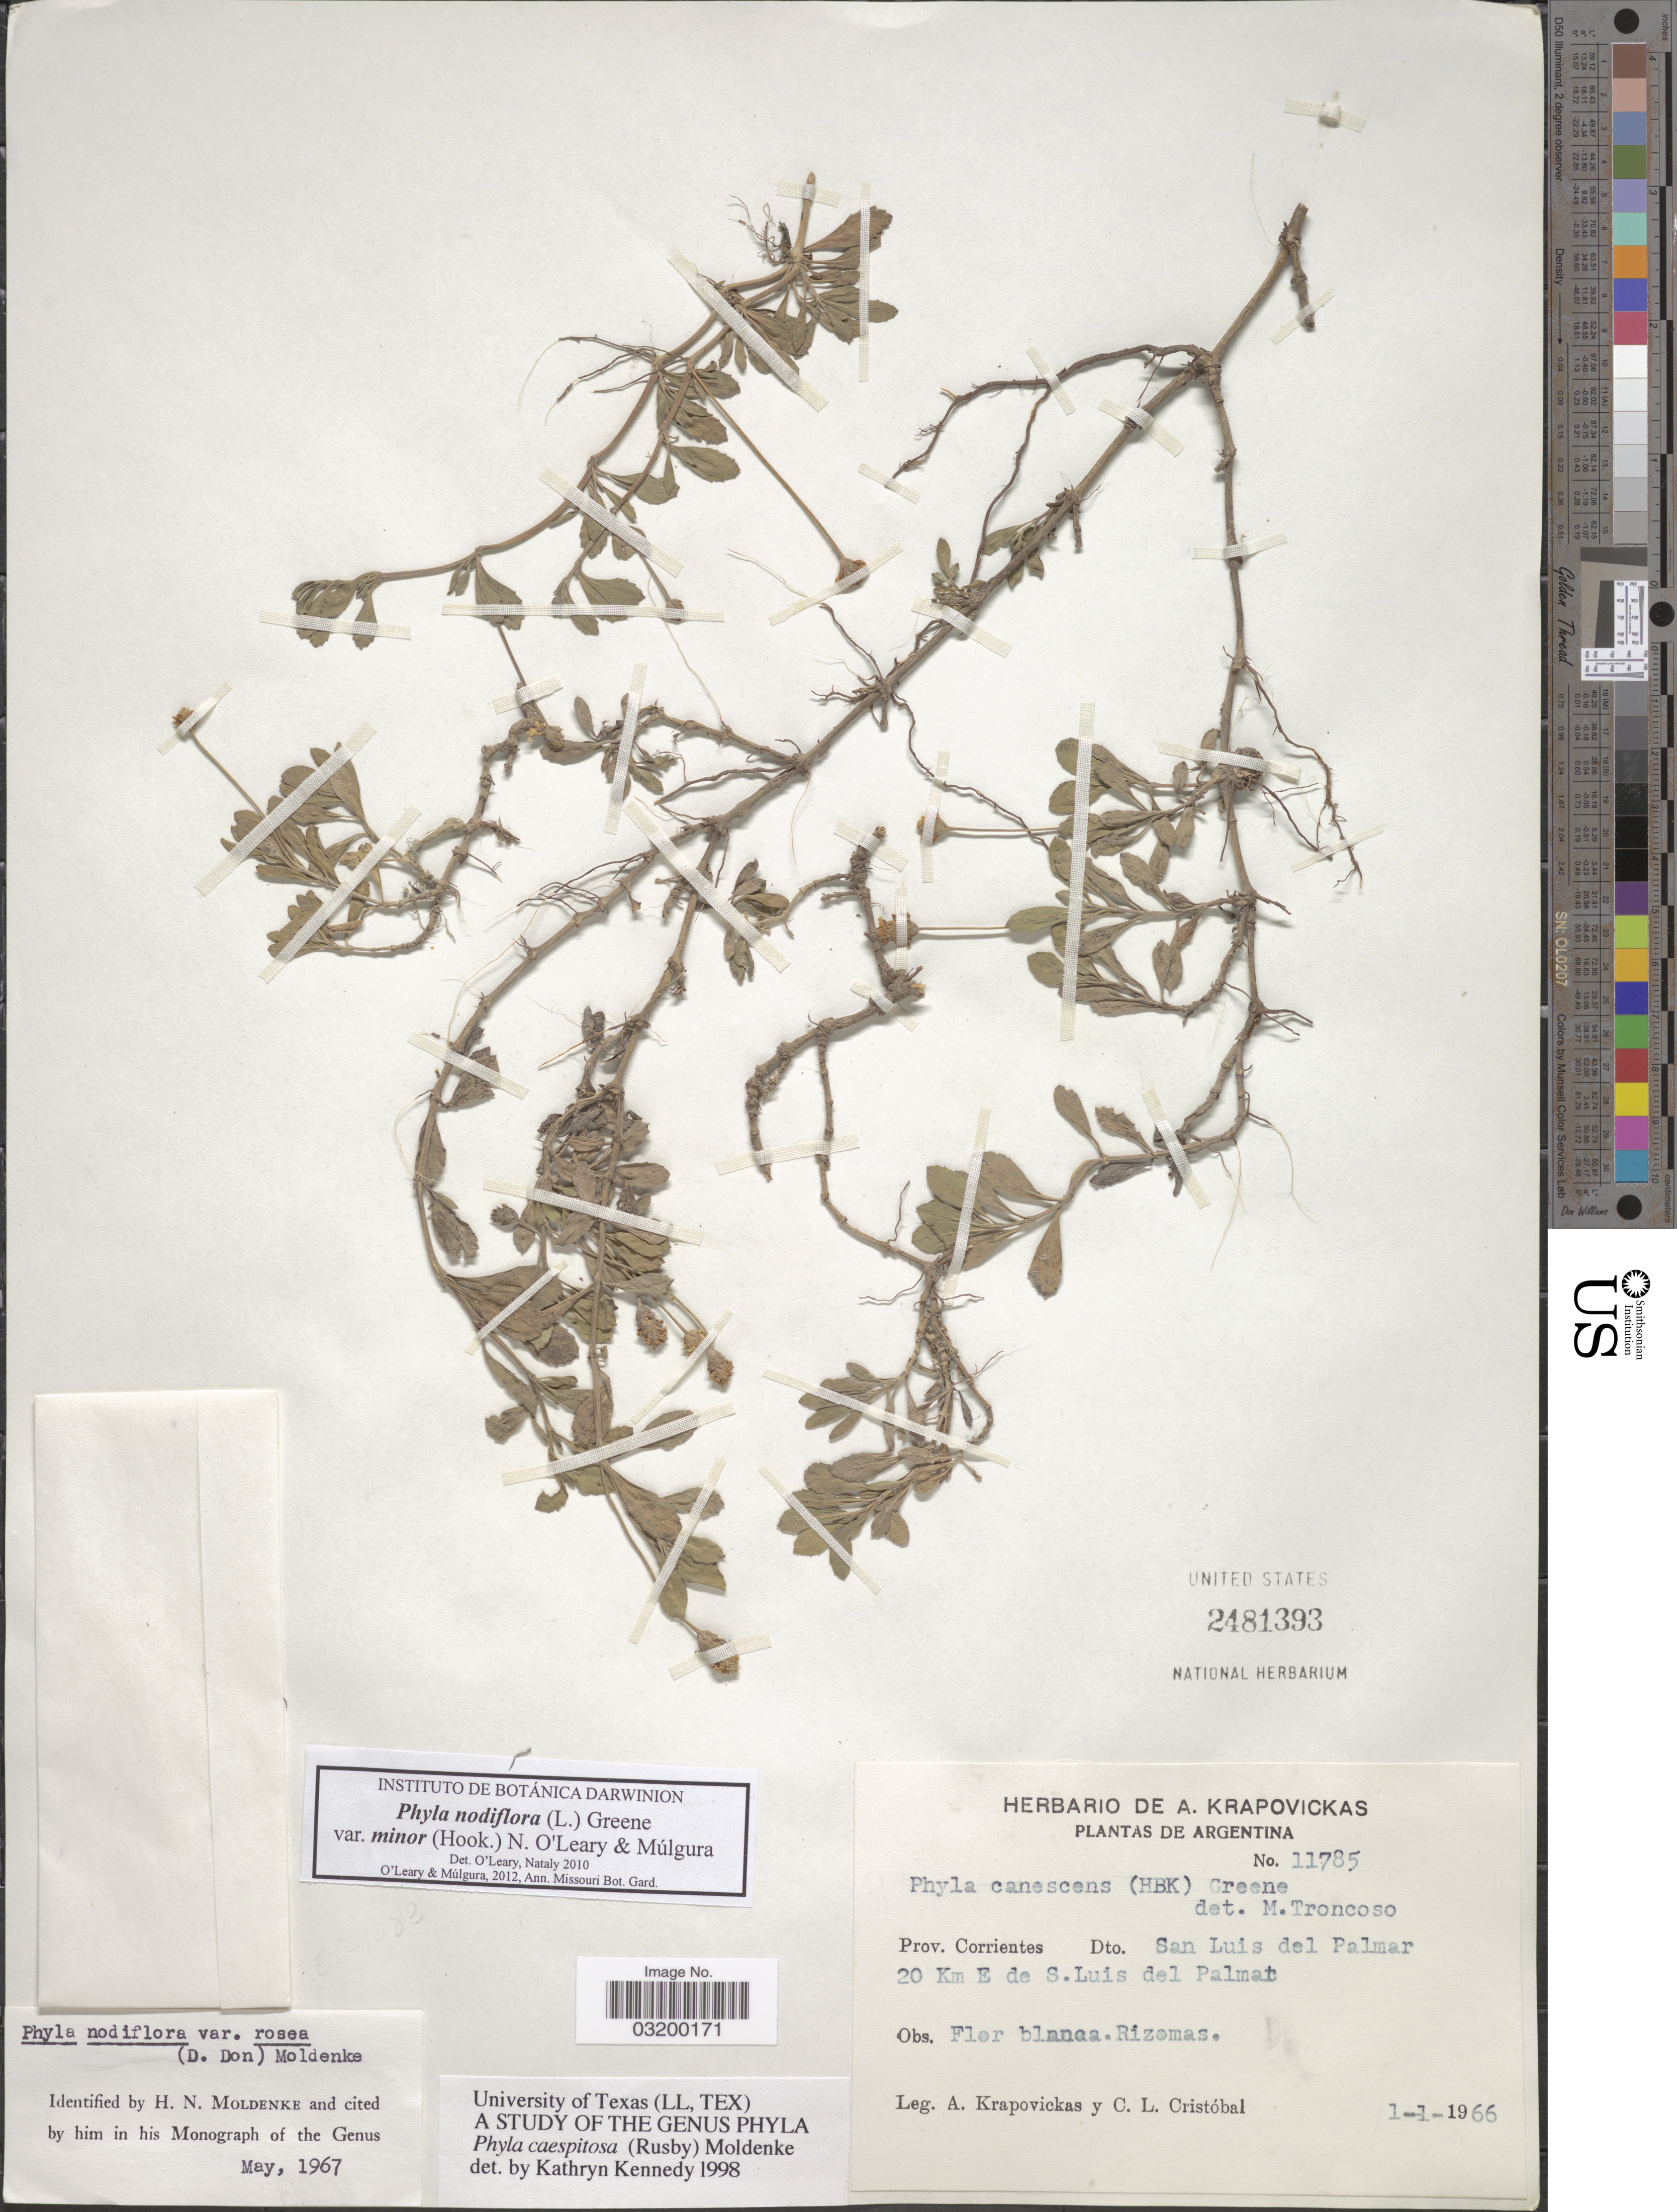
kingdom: Plantae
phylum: Tracheophyta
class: Magnoliopsida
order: Lamiales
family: Verbenaceae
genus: Phyla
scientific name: Phyla nodiflora var. minor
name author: (Hook.) N. O'Leary & Mulgura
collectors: A. Krapovickas & C. L. Cristóbal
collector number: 11785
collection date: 1966-01-01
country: Argentina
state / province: Corrientes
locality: Dto. San Luis del Palmar, 20 Km E de S. Luis del Palmar.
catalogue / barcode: US 2481393